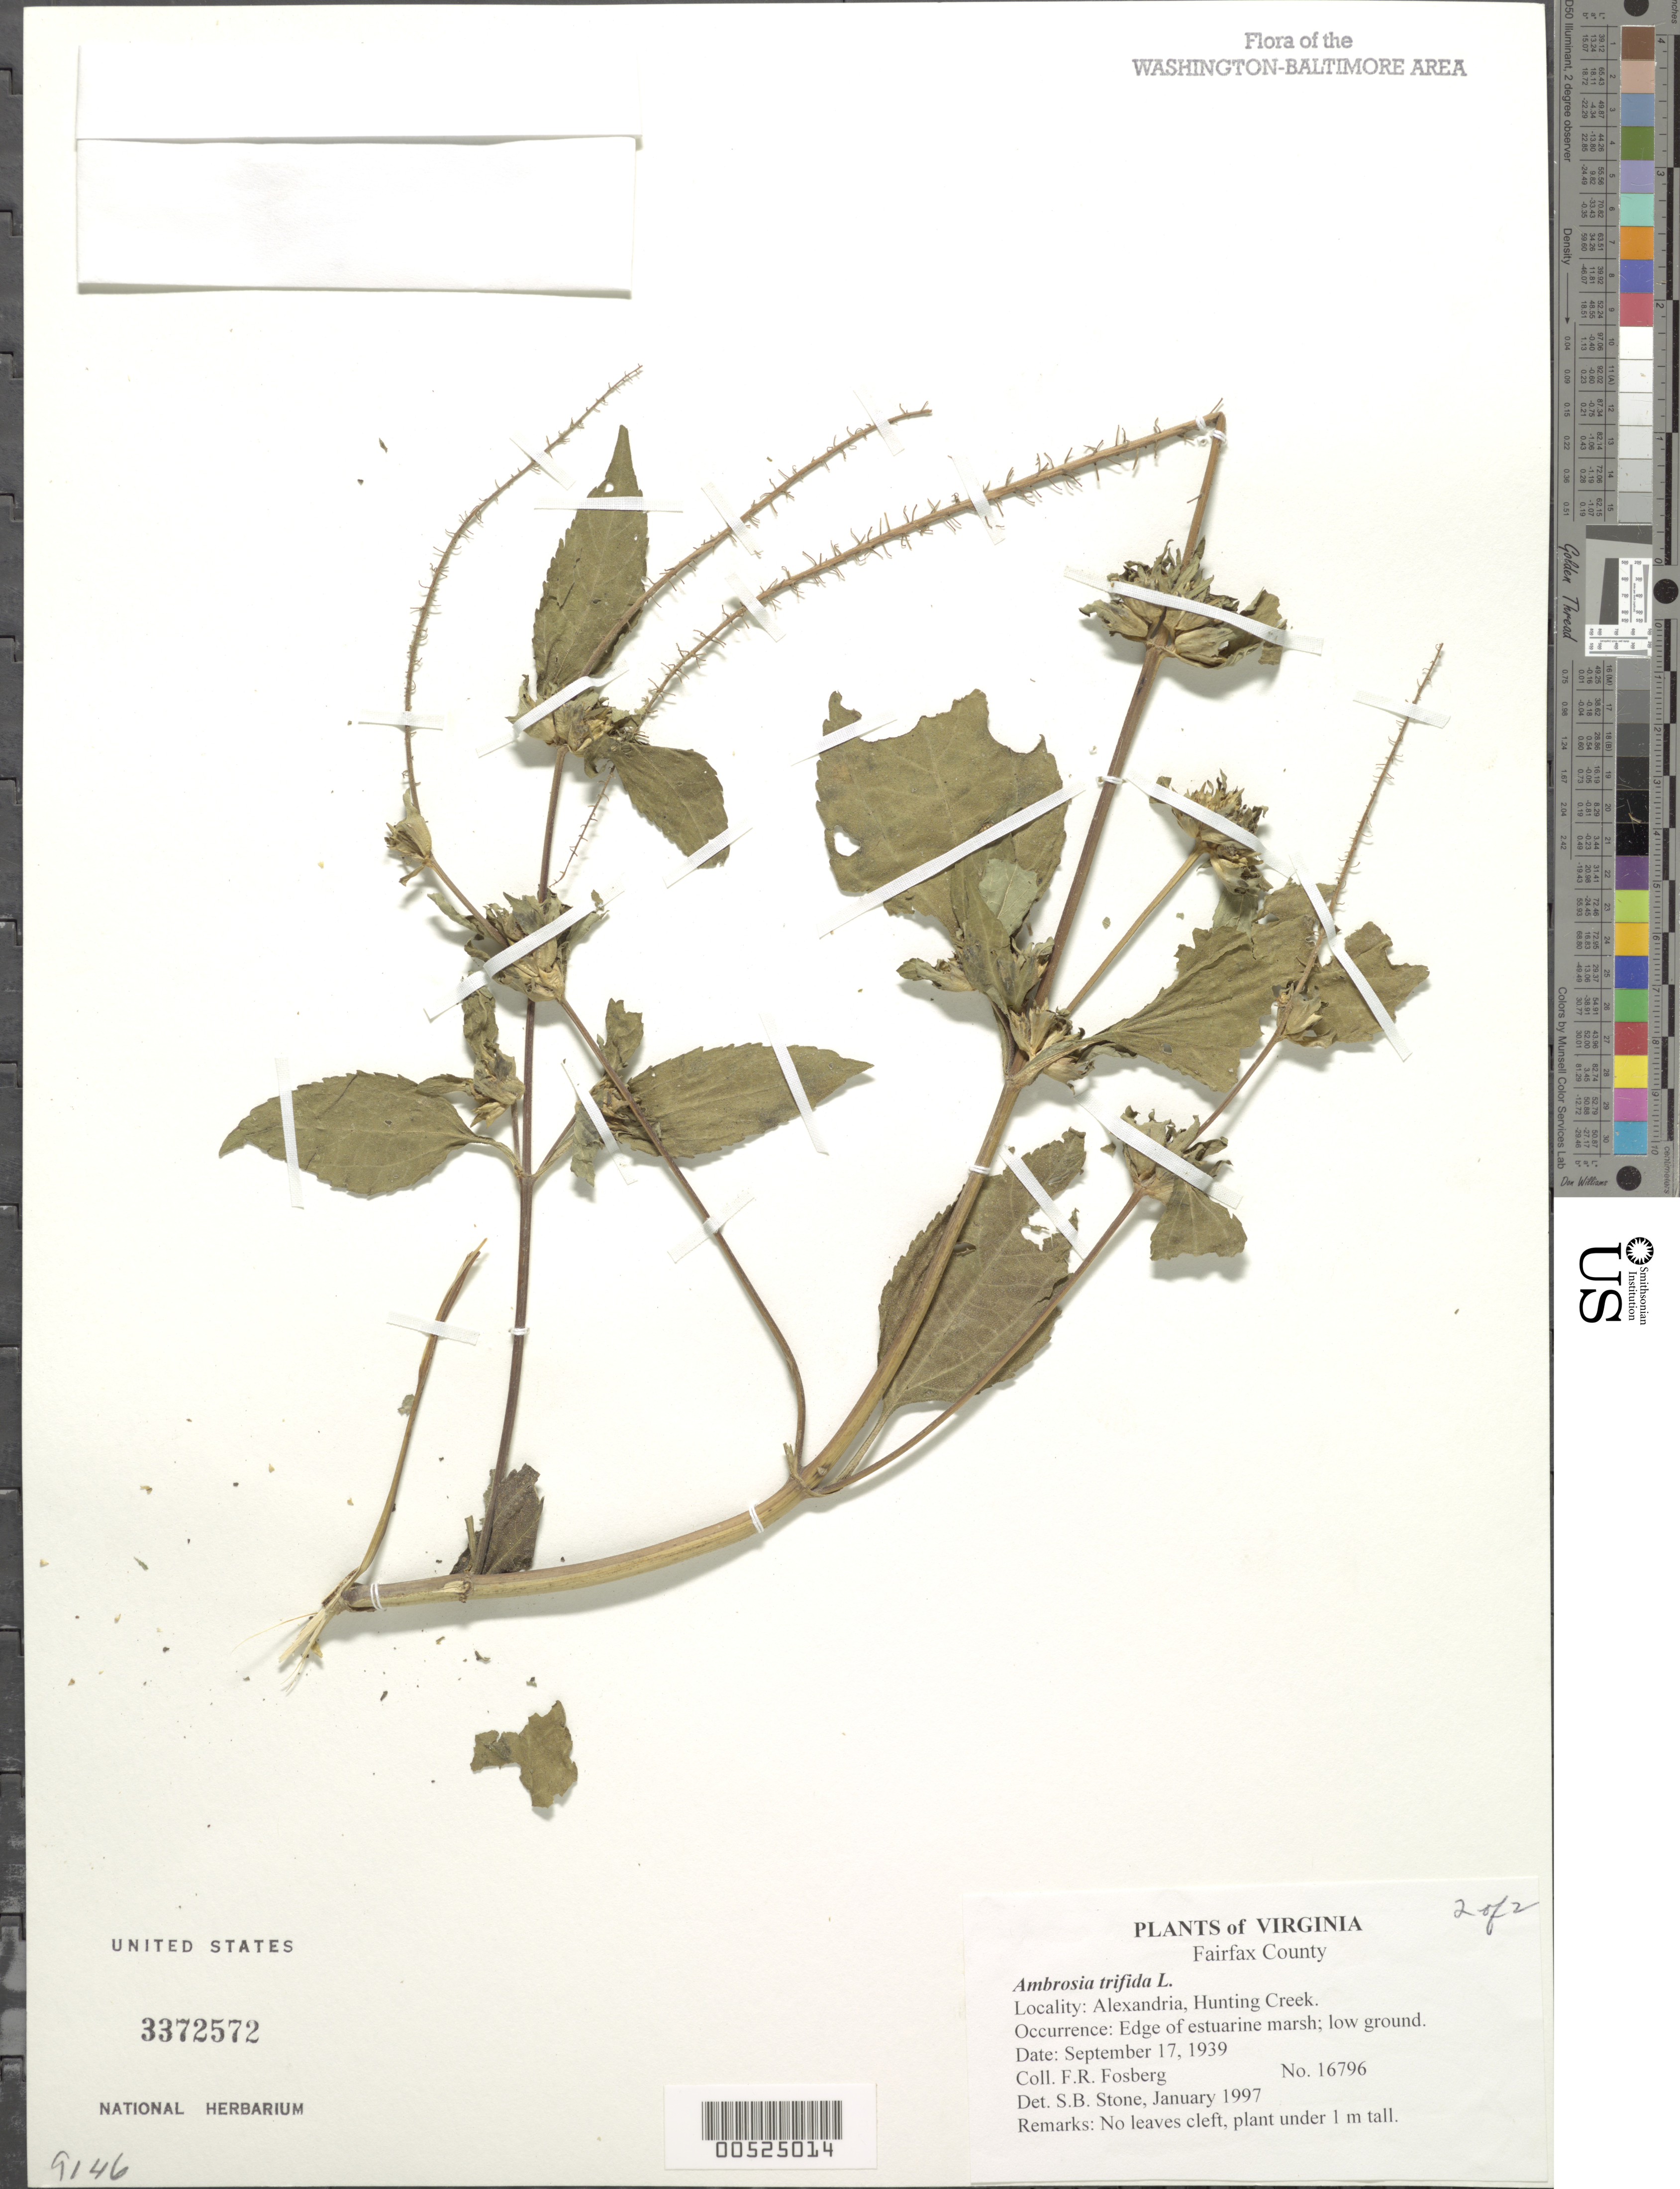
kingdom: Plantae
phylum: Tracheophyta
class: Magnoliopsida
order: Asterales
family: Asteraceae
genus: Ambrosia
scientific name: Ambrosia trifida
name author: L.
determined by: Stone, S. B.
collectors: F. R. Fosberg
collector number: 16796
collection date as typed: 17 Sep 1939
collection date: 1939-09-17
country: United States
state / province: Virginia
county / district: City of Alexandria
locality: Alexandria, Hunting Creek.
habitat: Edge of estuarine marsh; low ground.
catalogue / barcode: US 3372572